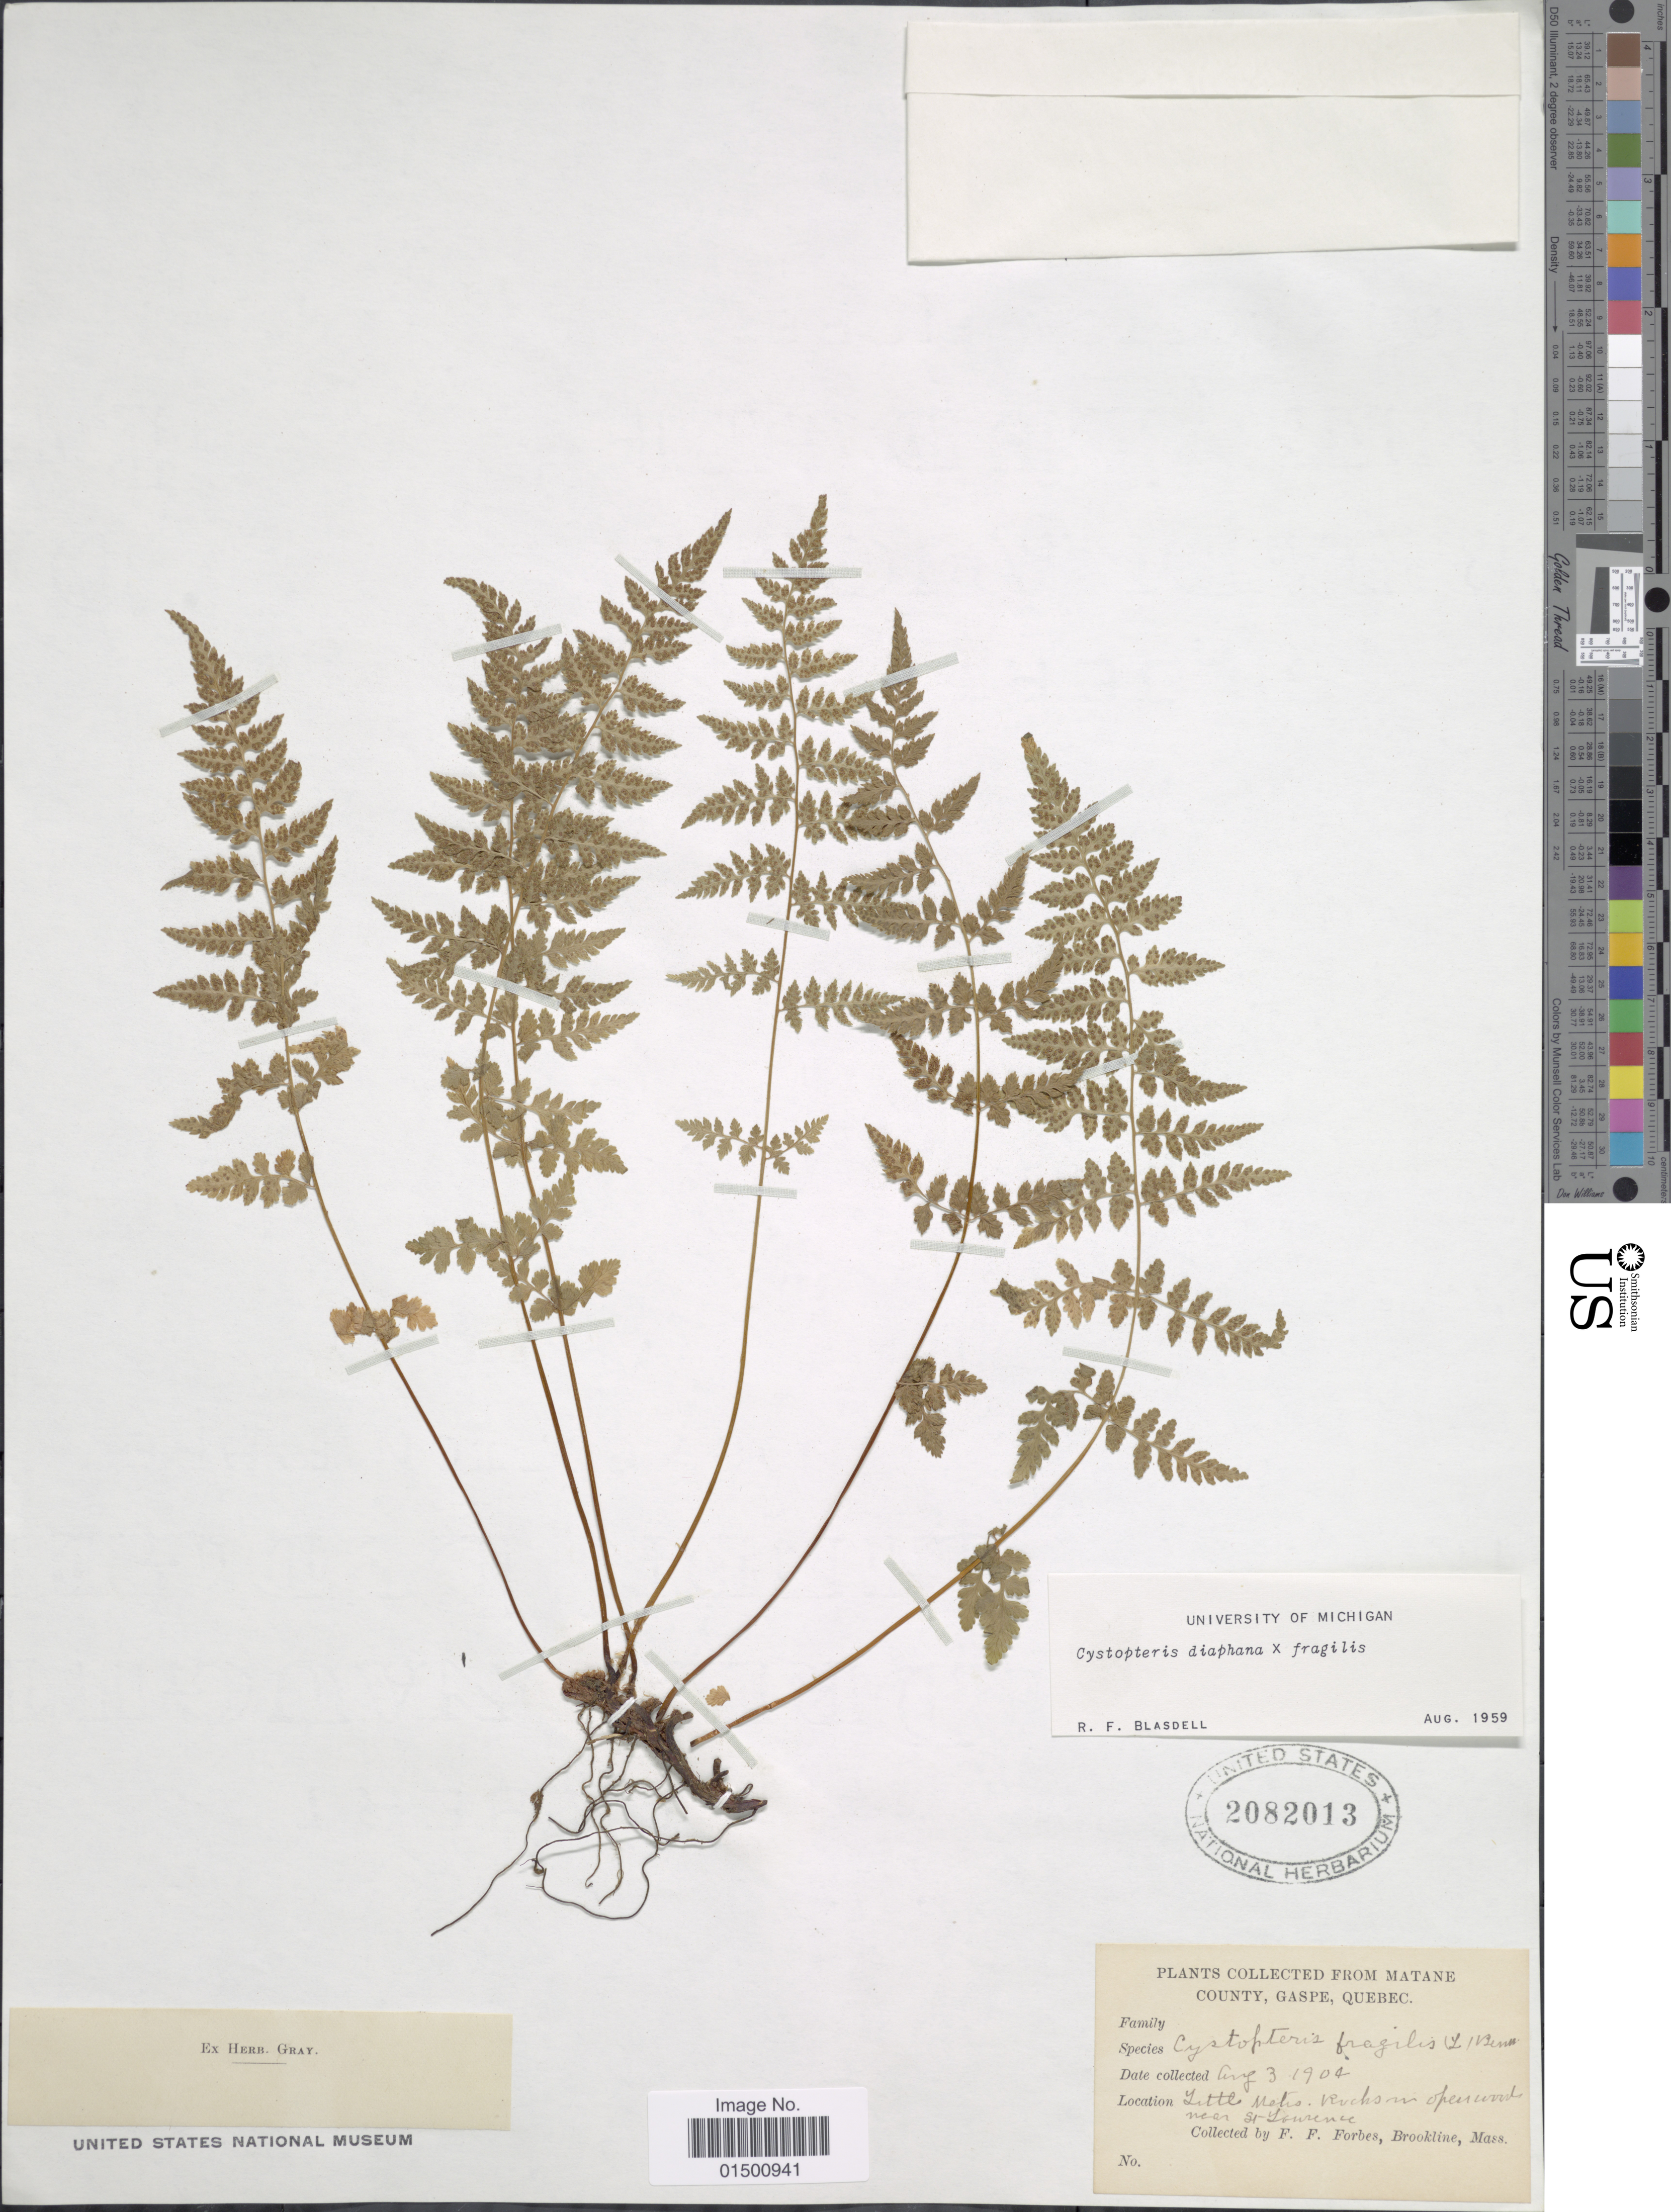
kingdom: Plantae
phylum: Tracheophyta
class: Polypodiopsida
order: Polypodiales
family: Cystopteridaceae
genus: Cystopteris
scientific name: Cystopteris diaphana x C. fragilis (L.) Bernh.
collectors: F. Forbes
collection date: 1904-08-03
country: Canada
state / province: Quebec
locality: Matane County, Gaspe, Little Metis, rocks in open wood near St. Lawrence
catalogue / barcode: US 2082013